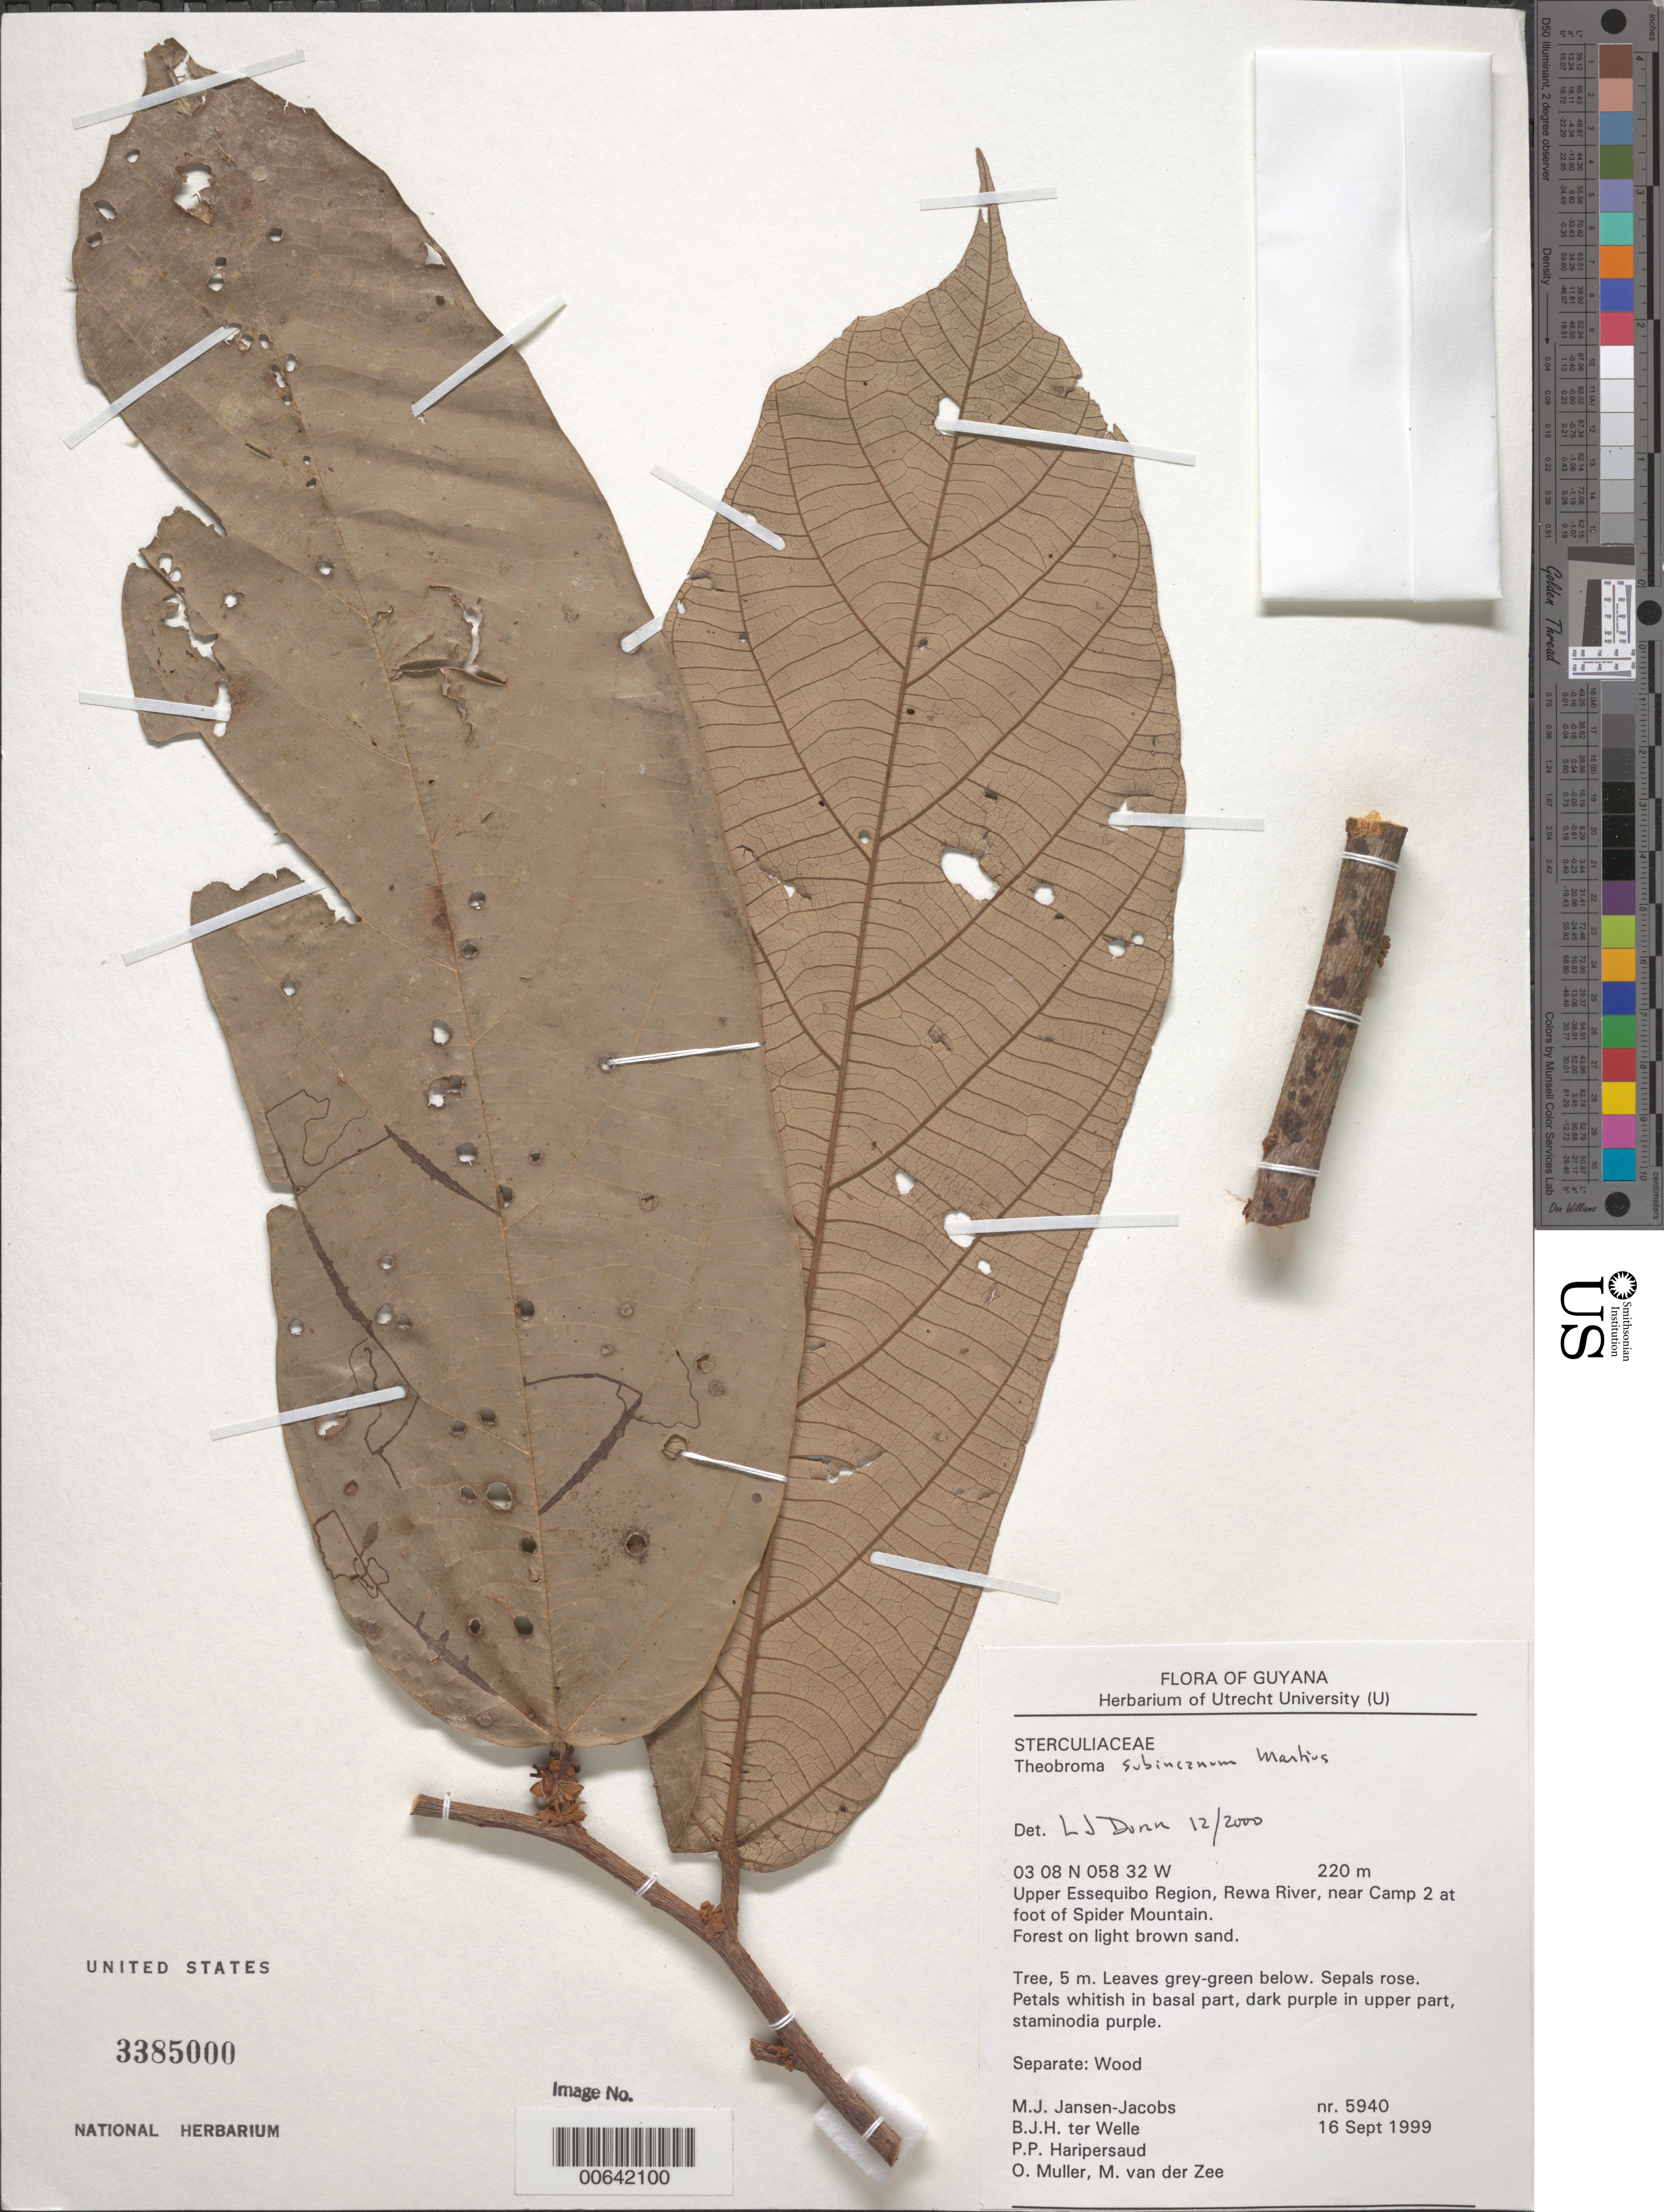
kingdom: Plantae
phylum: Tracheophyta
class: Magnoliopsida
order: Malvales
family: Malvaceae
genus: Theobroma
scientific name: Theobroma subincanum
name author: Mart.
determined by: Dorr, L. J., (BOT), Smithsonian Institution - National Museum of Natural History (UNITED STATES)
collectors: M. J. Jansen-Jacobs, B. Welle, P. Haripersaud, O. Muller & M. van der Zee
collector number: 5940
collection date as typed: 16 Sep 1999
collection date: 1999-09-16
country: Guyana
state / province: U. Takutu-U. Essequibo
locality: Upper Essequibo Region, Rewa River, near camp 2 at foot of Spider Mtn.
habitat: Forest on light brown sand.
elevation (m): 220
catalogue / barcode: US 3385000